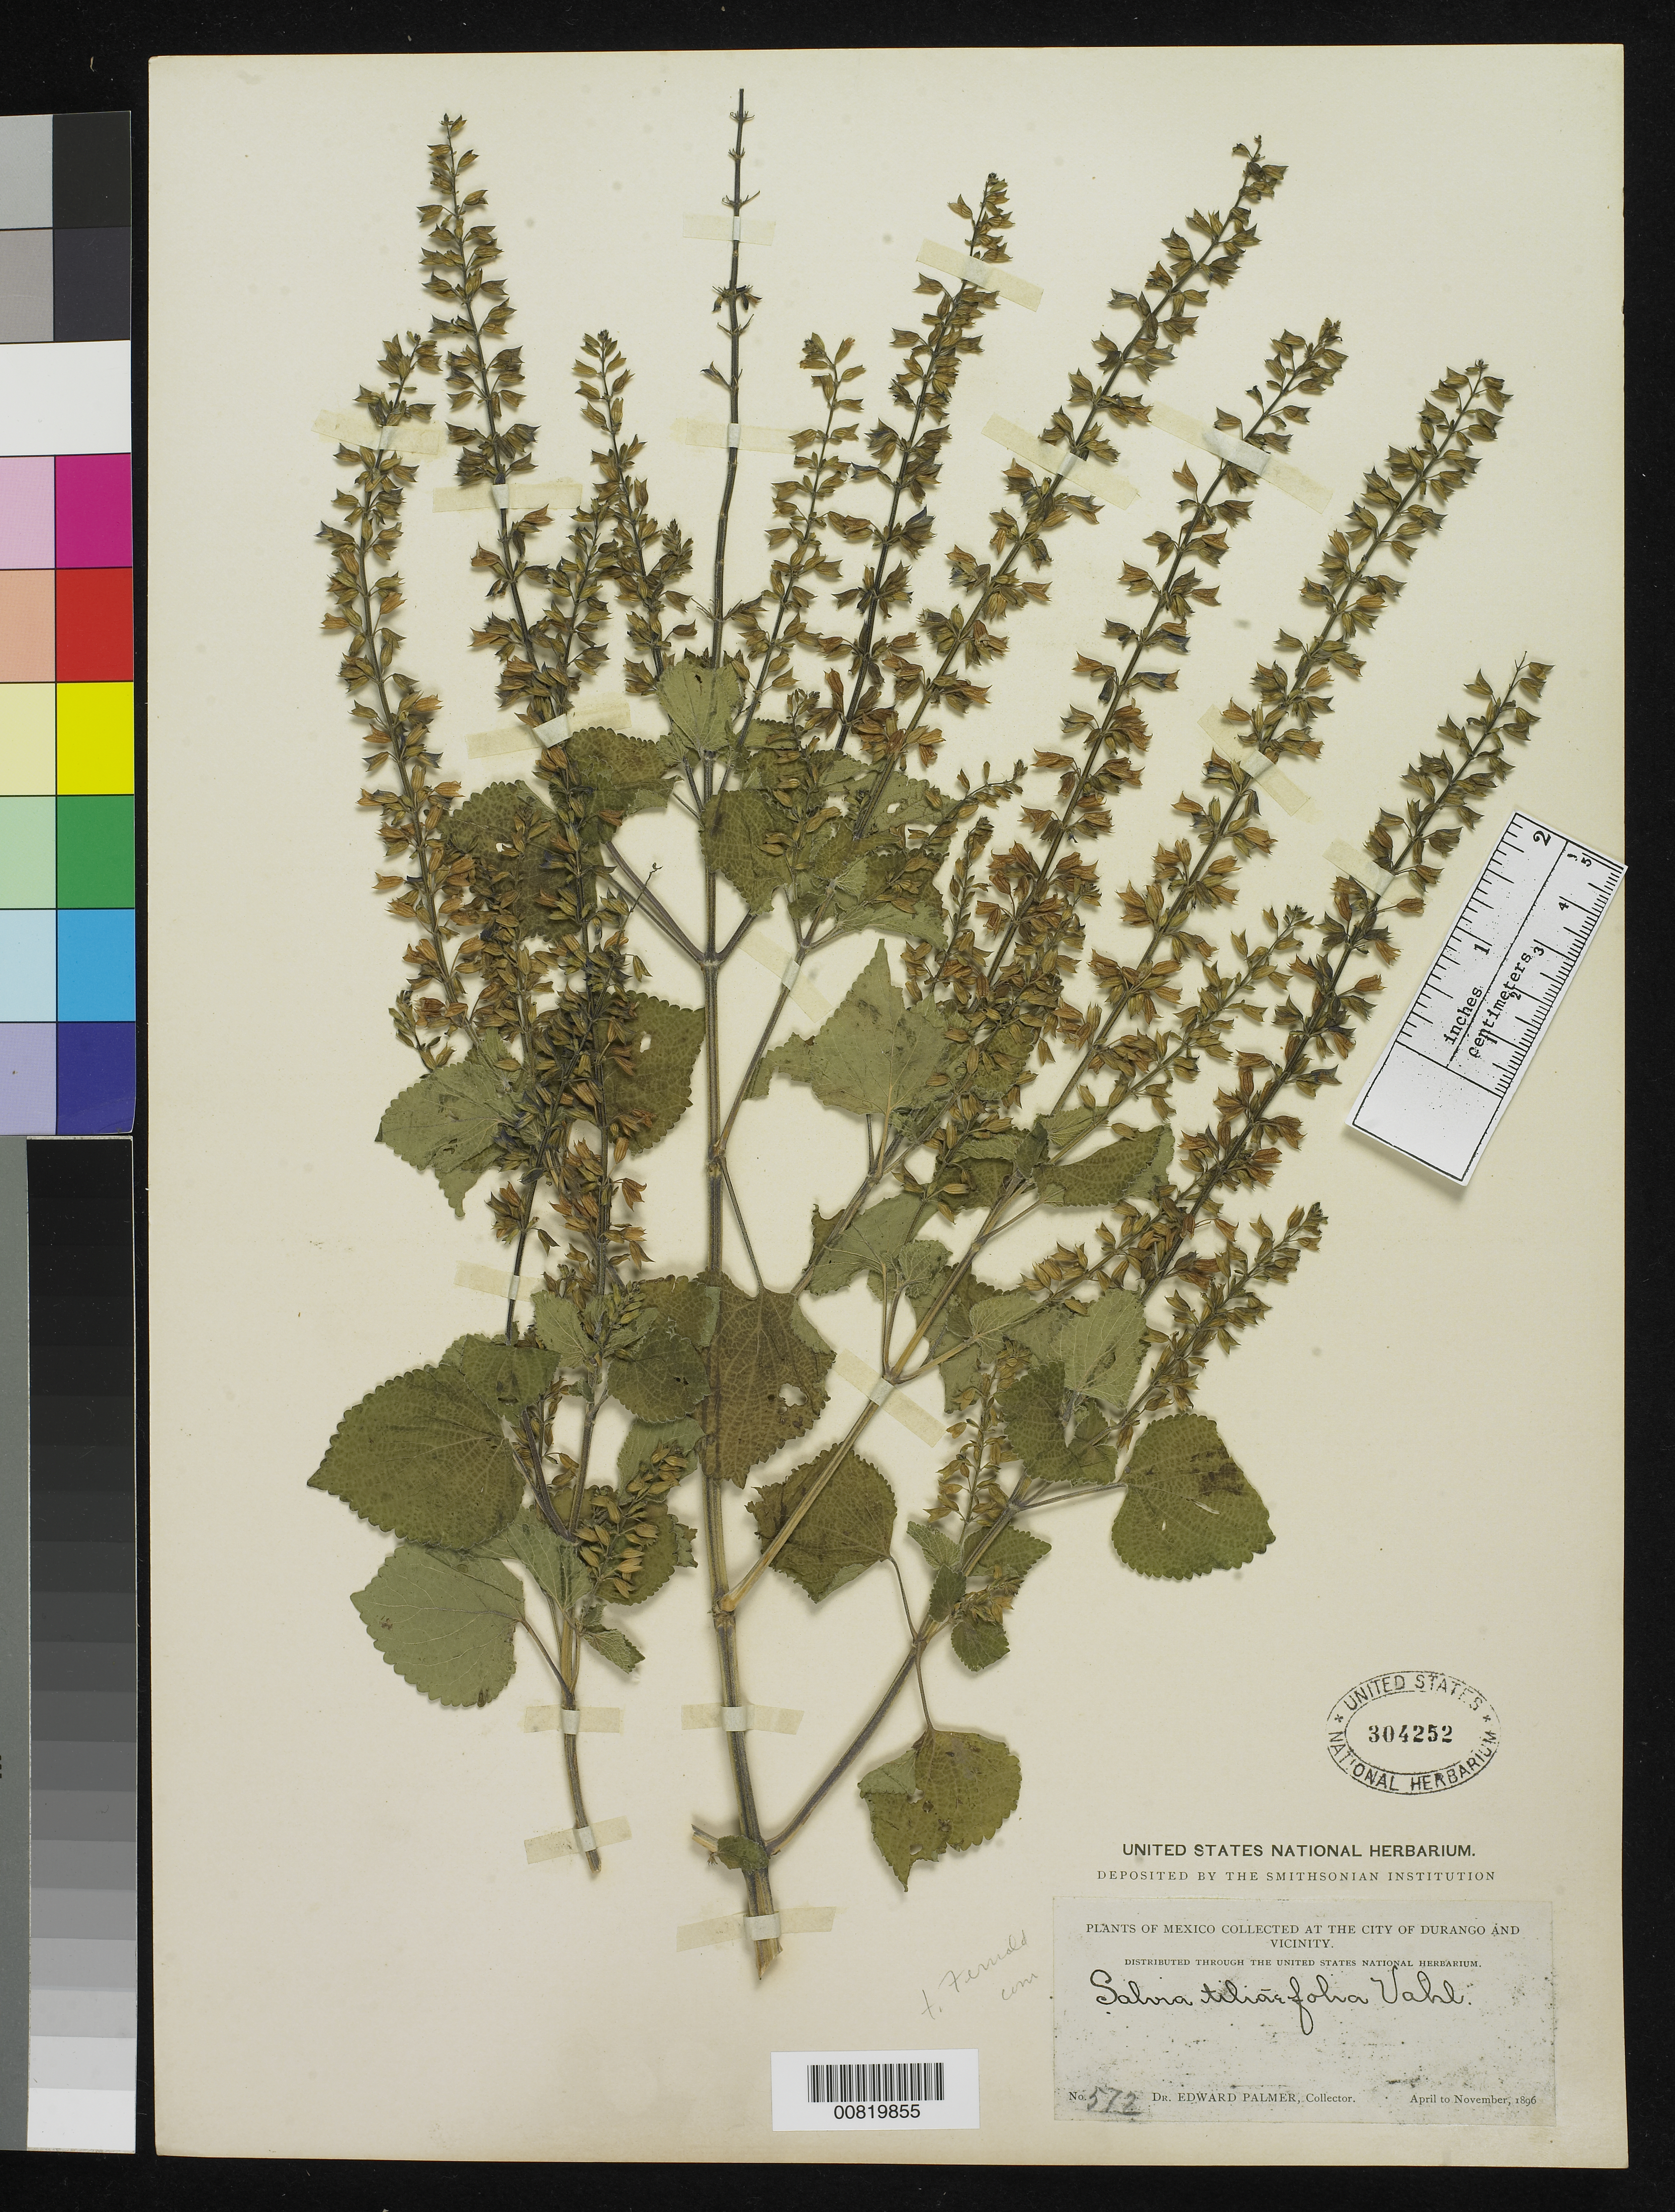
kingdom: Plantae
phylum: Tracheophyta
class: Magnoliopsida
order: Lamiales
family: Lamiaceae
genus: Salvia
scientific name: Salvia tiliaefolia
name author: Vahl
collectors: E. Palmer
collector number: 572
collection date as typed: Apr 1896 to -- Nov 1896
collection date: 1896-04/1896-11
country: Mexico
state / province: Durango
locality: City of Durango and vicinity.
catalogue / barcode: US 304252